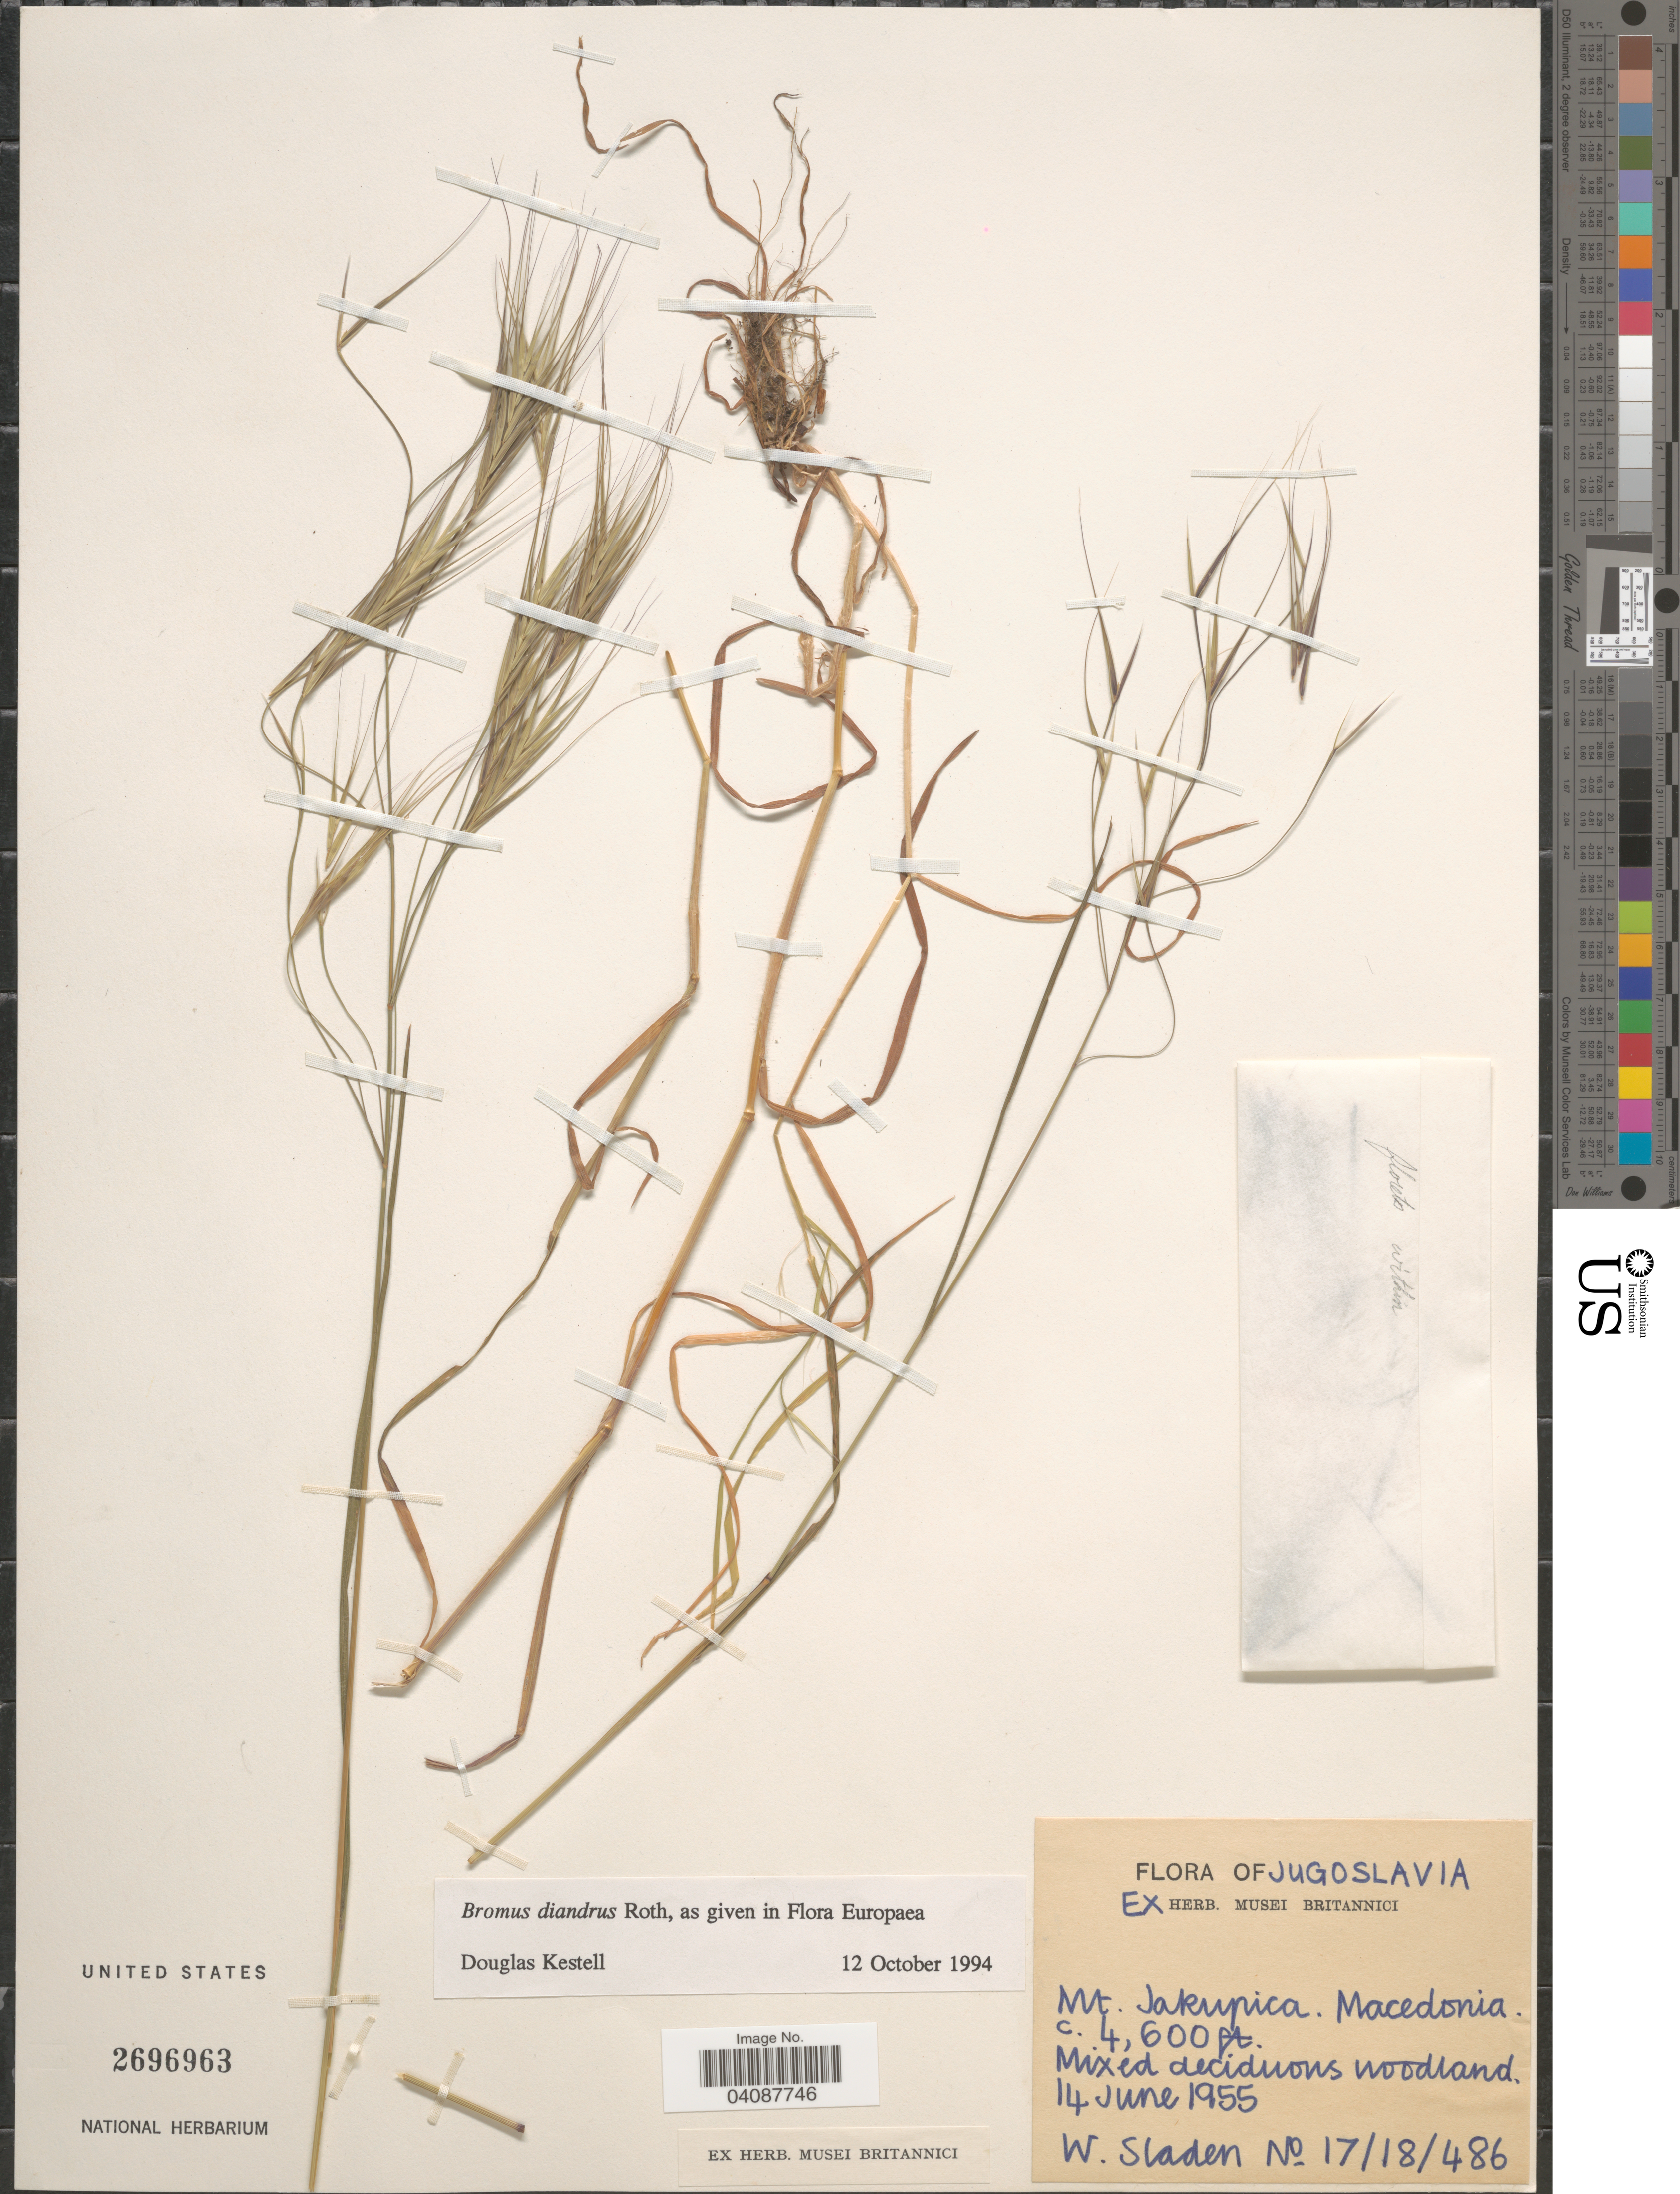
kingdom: Plantae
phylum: Tracheophyta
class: Liliopsida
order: Poales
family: Poaceae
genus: Bromus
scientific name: Bromus diandrus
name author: Roth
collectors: W. Sladen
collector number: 17/18/486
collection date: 1955-06-14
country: North Macedonia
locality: Jugoslavia. Mt. Jakupica. Jugoslavia [unsure placement].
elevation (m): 1402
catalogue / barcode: US 2696963